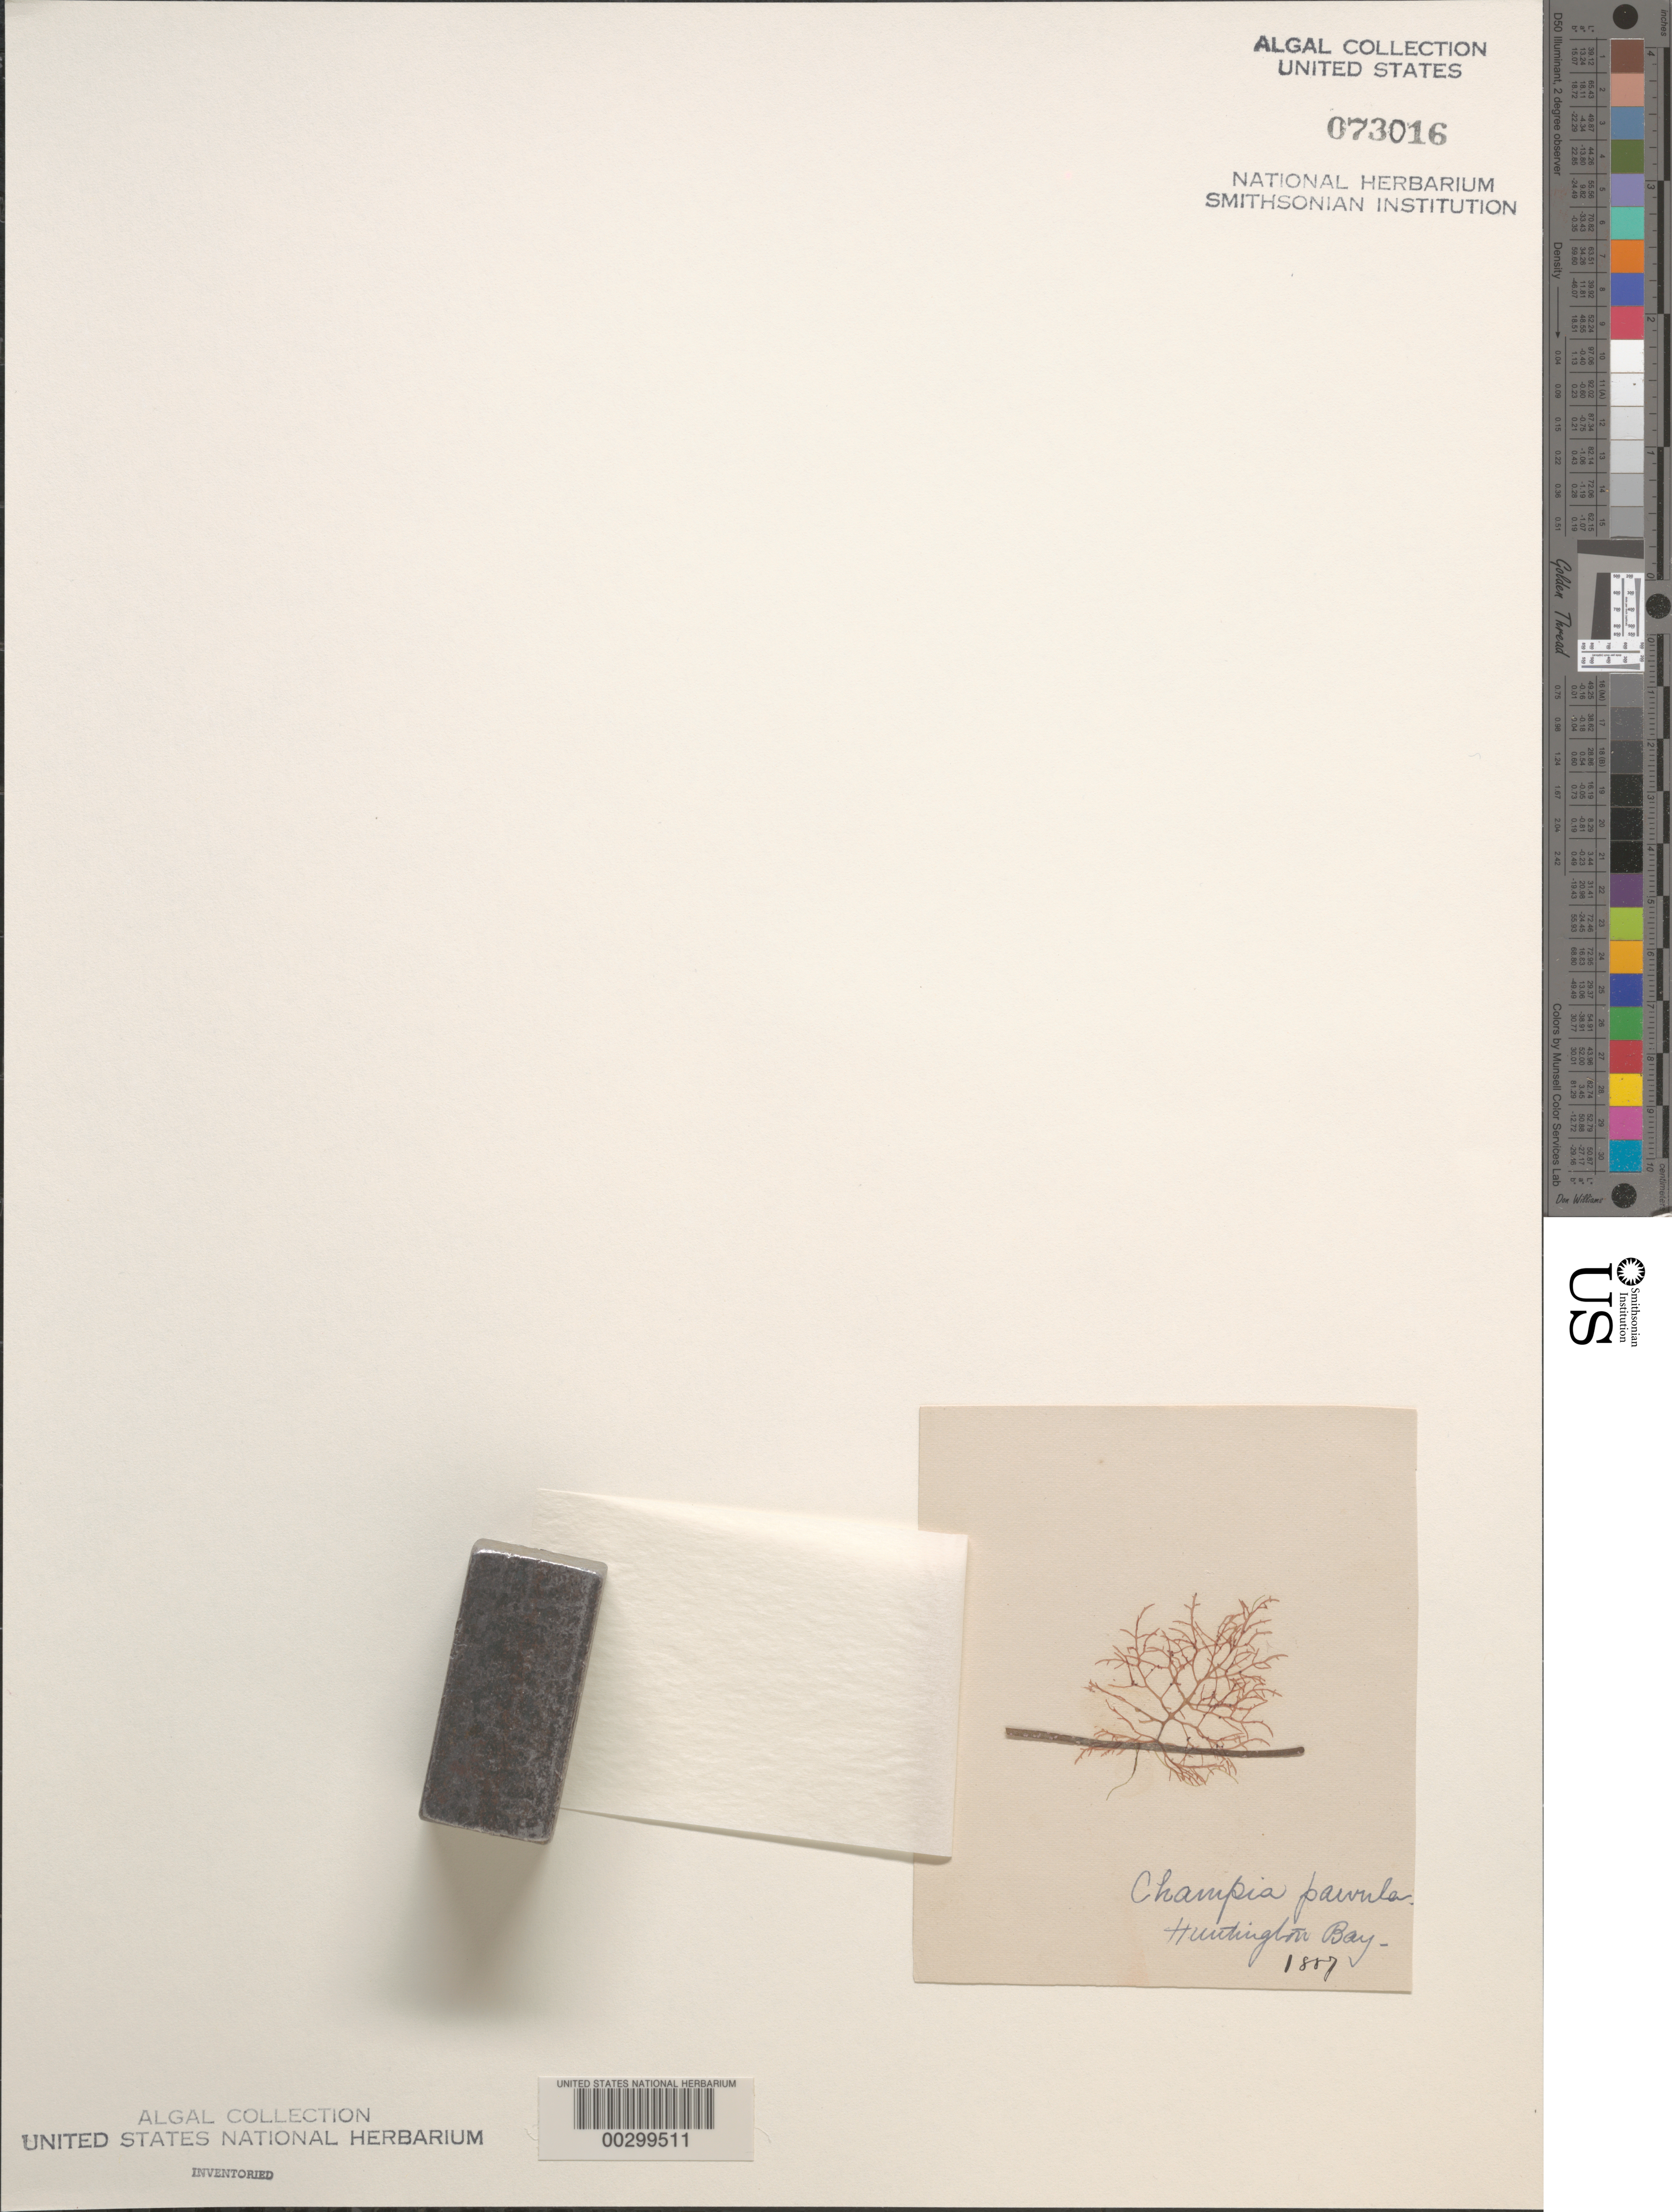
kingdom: Plantae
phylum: Rhodophyta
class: Florideophyceae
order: Rhodymeniales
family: Champiaceae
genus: Champia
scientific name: Champia parvula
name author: (C. Agardh) Harv.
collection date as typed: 1887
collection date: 1887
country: United States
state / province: New York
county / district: Suffolk County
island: Long Island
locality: Huntington Bay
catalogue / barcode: US 73016